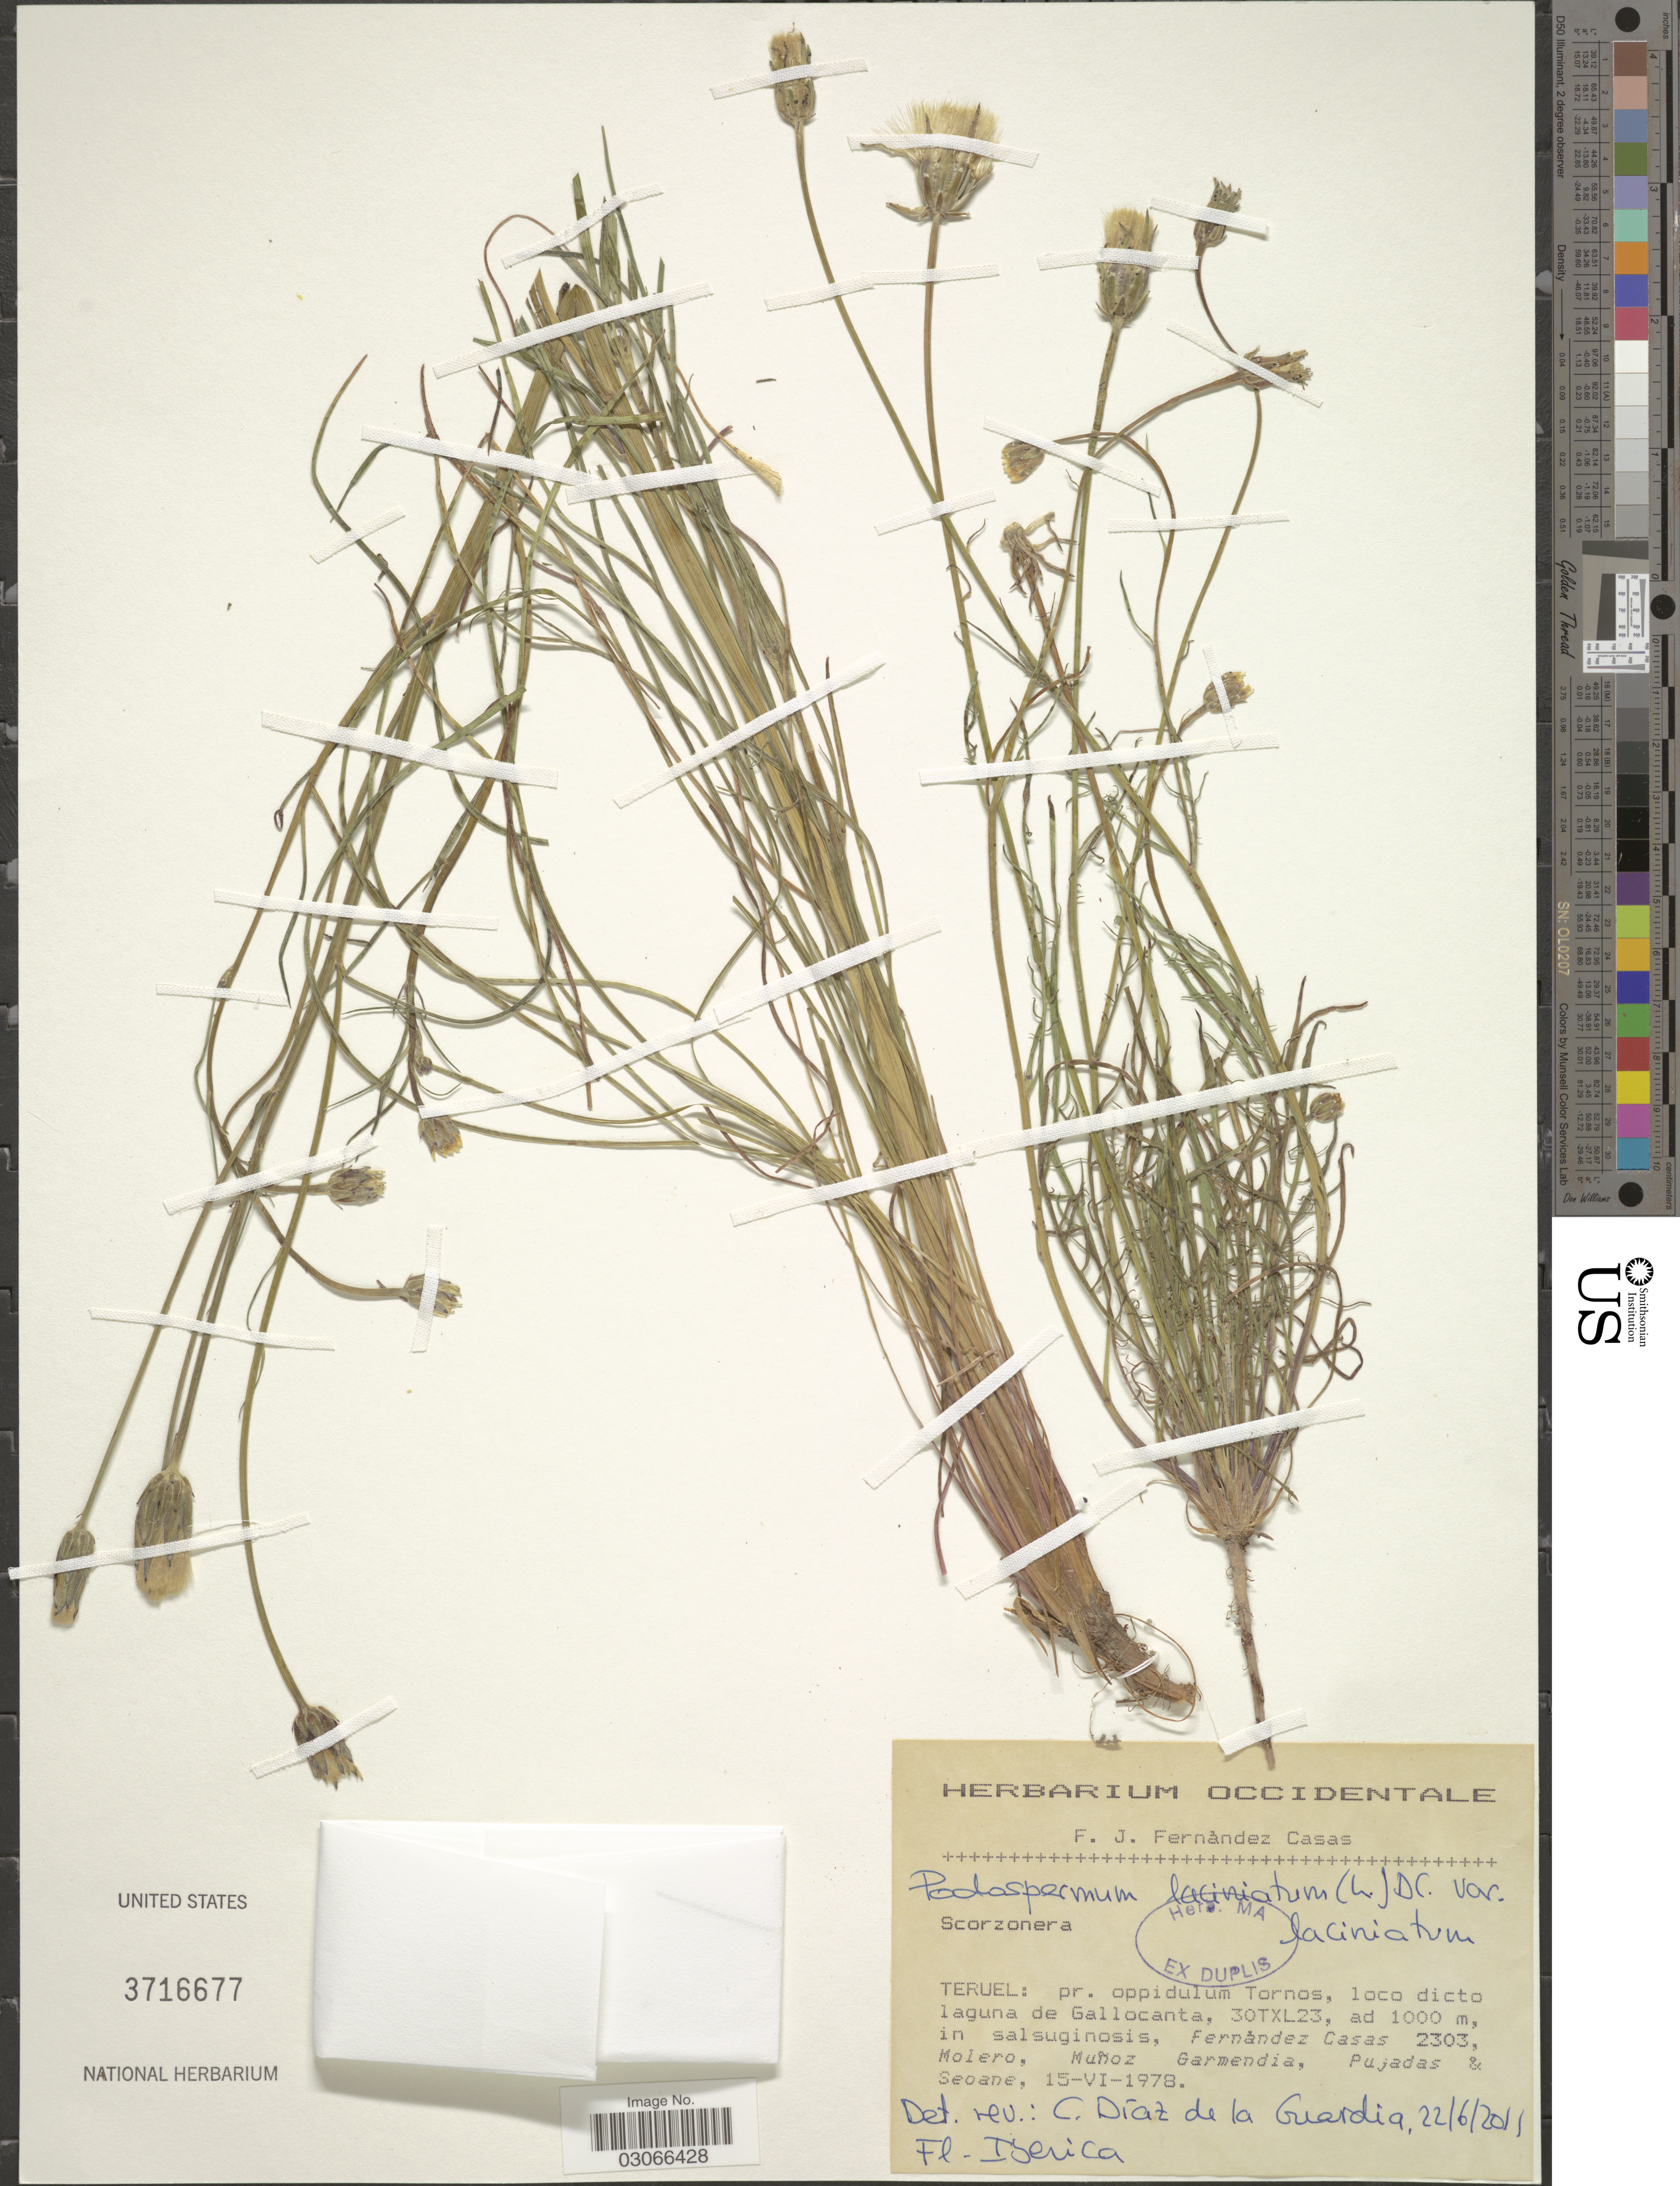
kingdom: Plantae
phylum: Tracheophyta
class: Magnoliopsida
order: Asterales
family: Asteraceae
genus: Podospermum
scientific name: Podospermum laciniatum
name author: (L.) DC.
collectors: F. Fernández, Molero, Muñoz Garmendia, Pujadas & Seoane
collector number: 2303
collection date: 1978-06-15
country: Spain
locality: Teruel: pr. oppidulum Tornos, loco dicto laguna de Gallocanta, 30TXL23.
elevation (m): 1000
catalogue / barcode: US 3716677